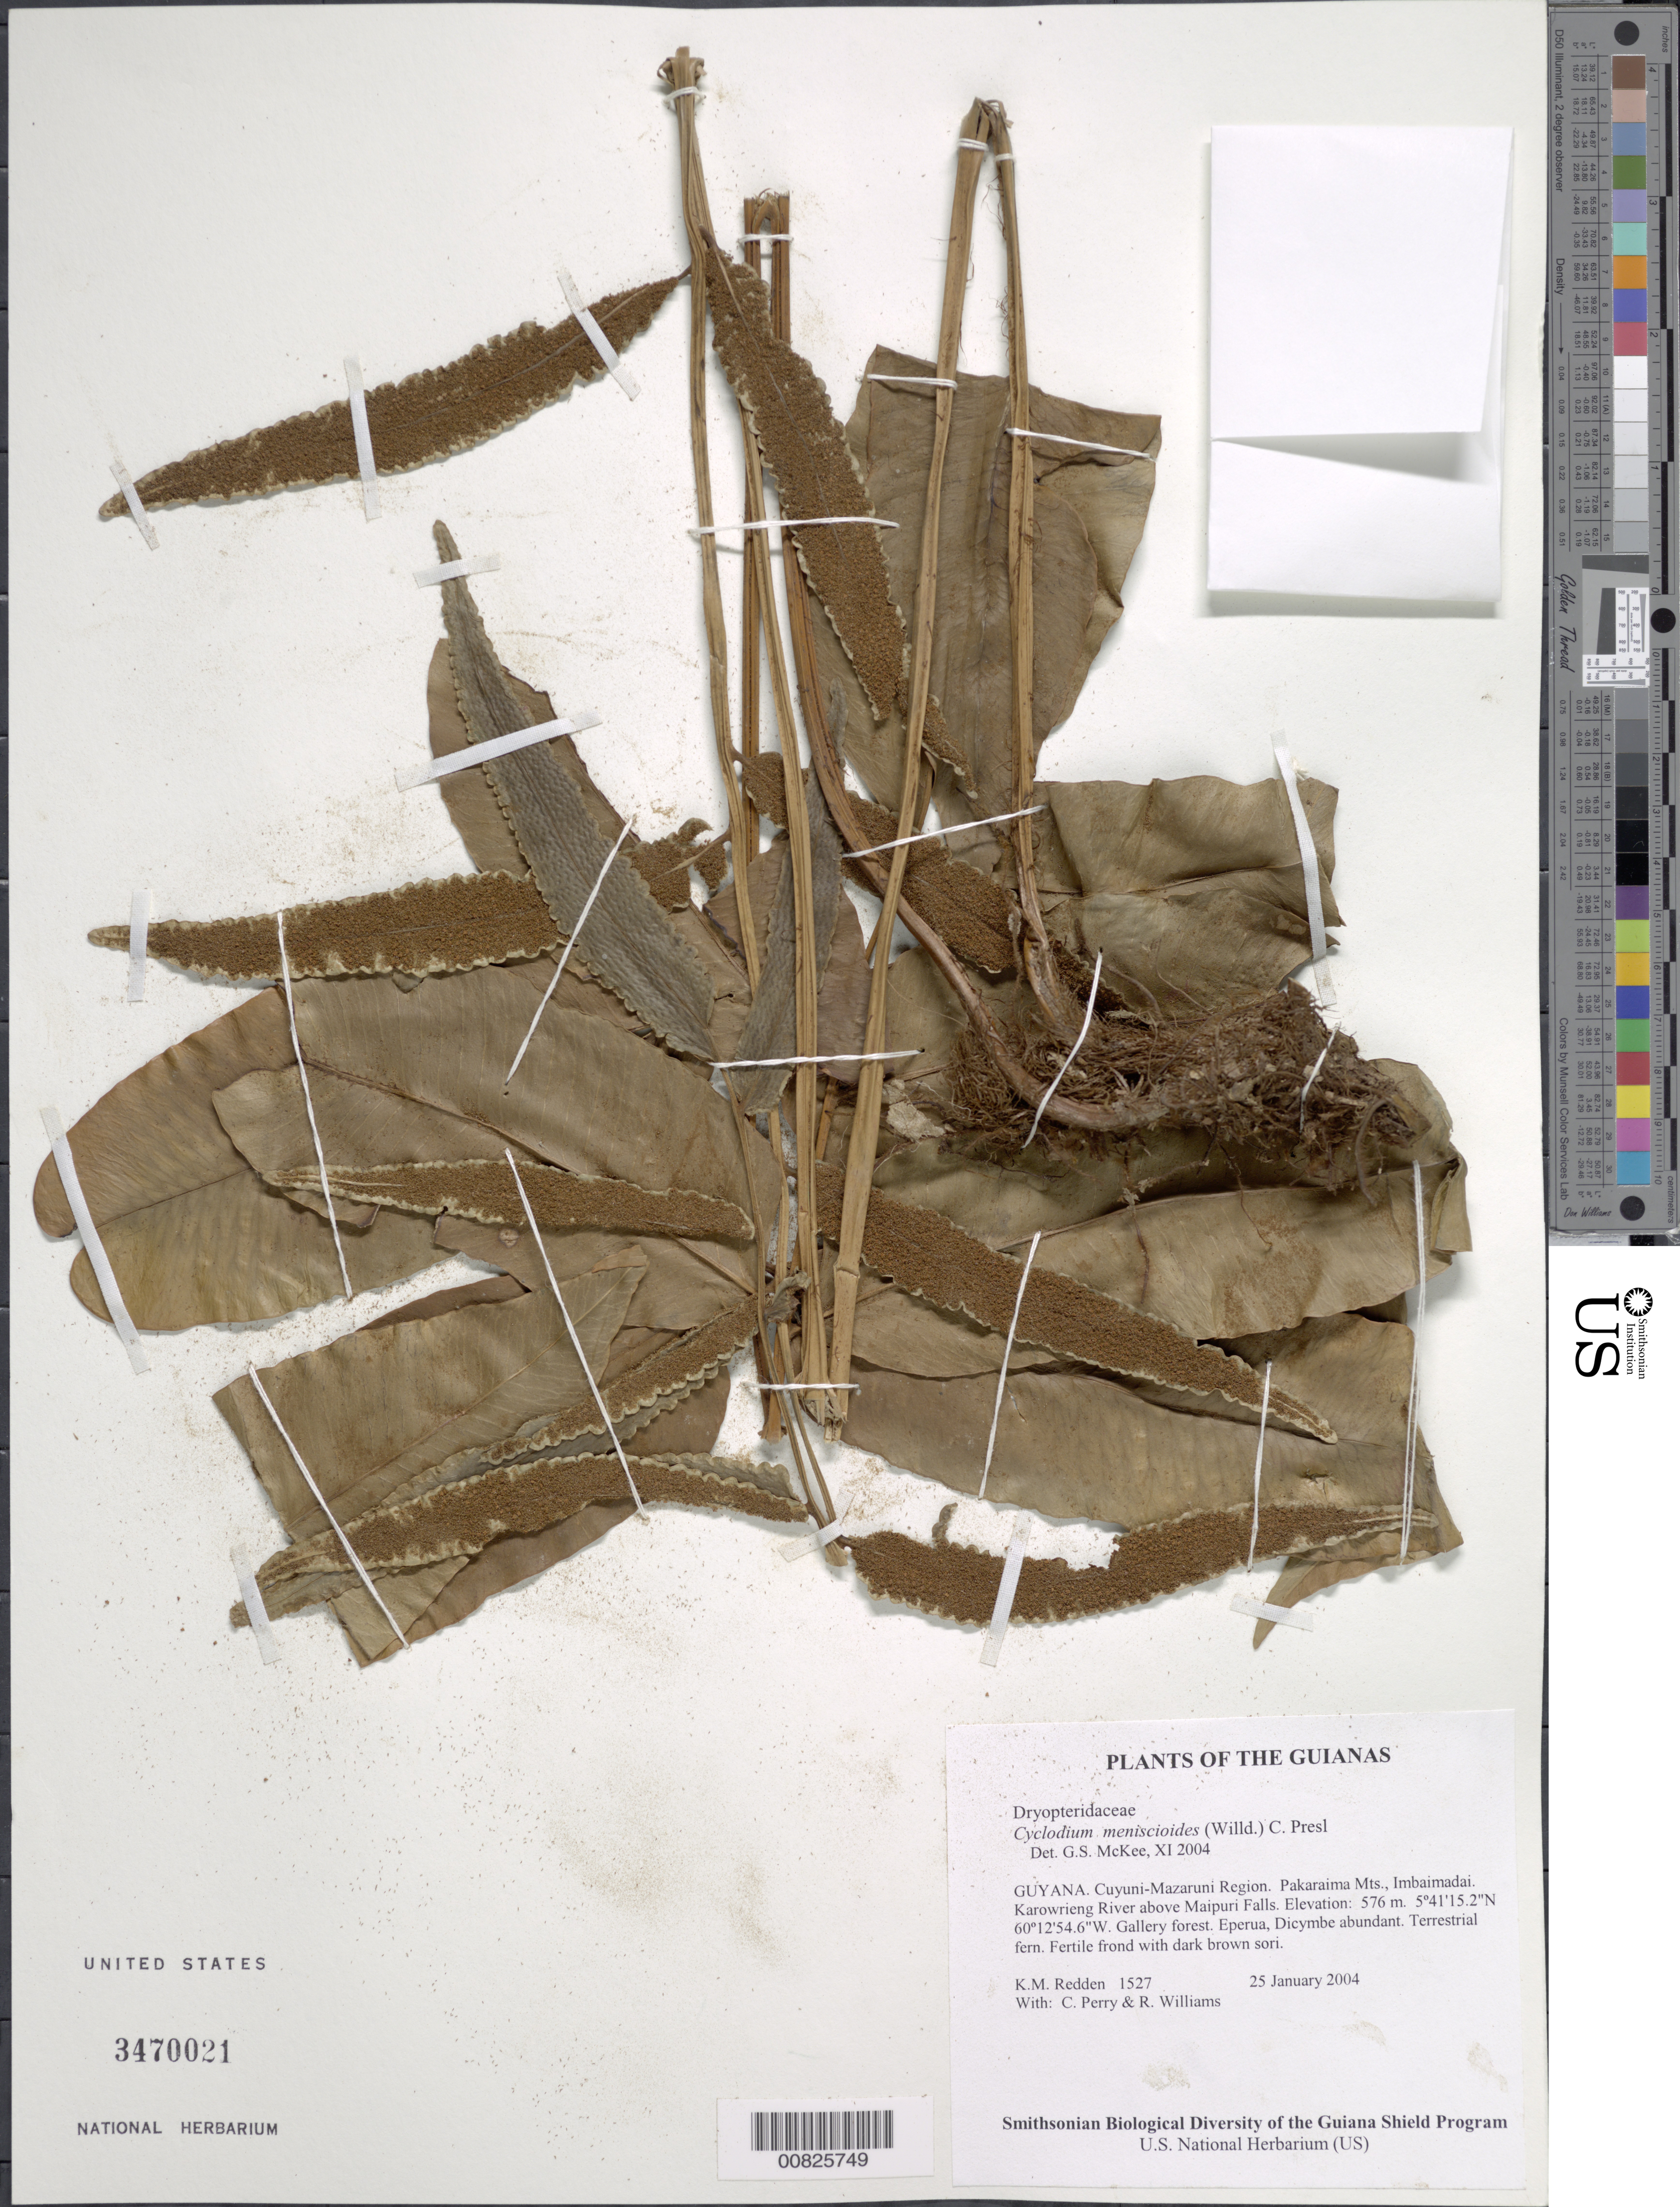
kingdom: Plantae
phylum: Tracheophyta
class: Polypodiopsida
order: Polypodiales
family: Dryopteridaceae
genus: Cyclodium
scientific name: Cyclodium meniscioides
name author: (Willd.) C. Presl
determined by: McKee, G. S., (US), NMNH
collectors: K. M. Redden, C. Perry & R. Williams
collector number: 1527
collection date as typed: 25 January 2004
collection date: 2004-01-25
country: Guyana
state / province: Cuyuni-Mazaruni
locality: Pakaraima Mts., Imbaimadai. Karowrieng River above Maipuri Falls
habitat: Gallery forest. Eperua, Dicymbe abundant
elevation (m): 576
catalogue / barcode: US 3470021